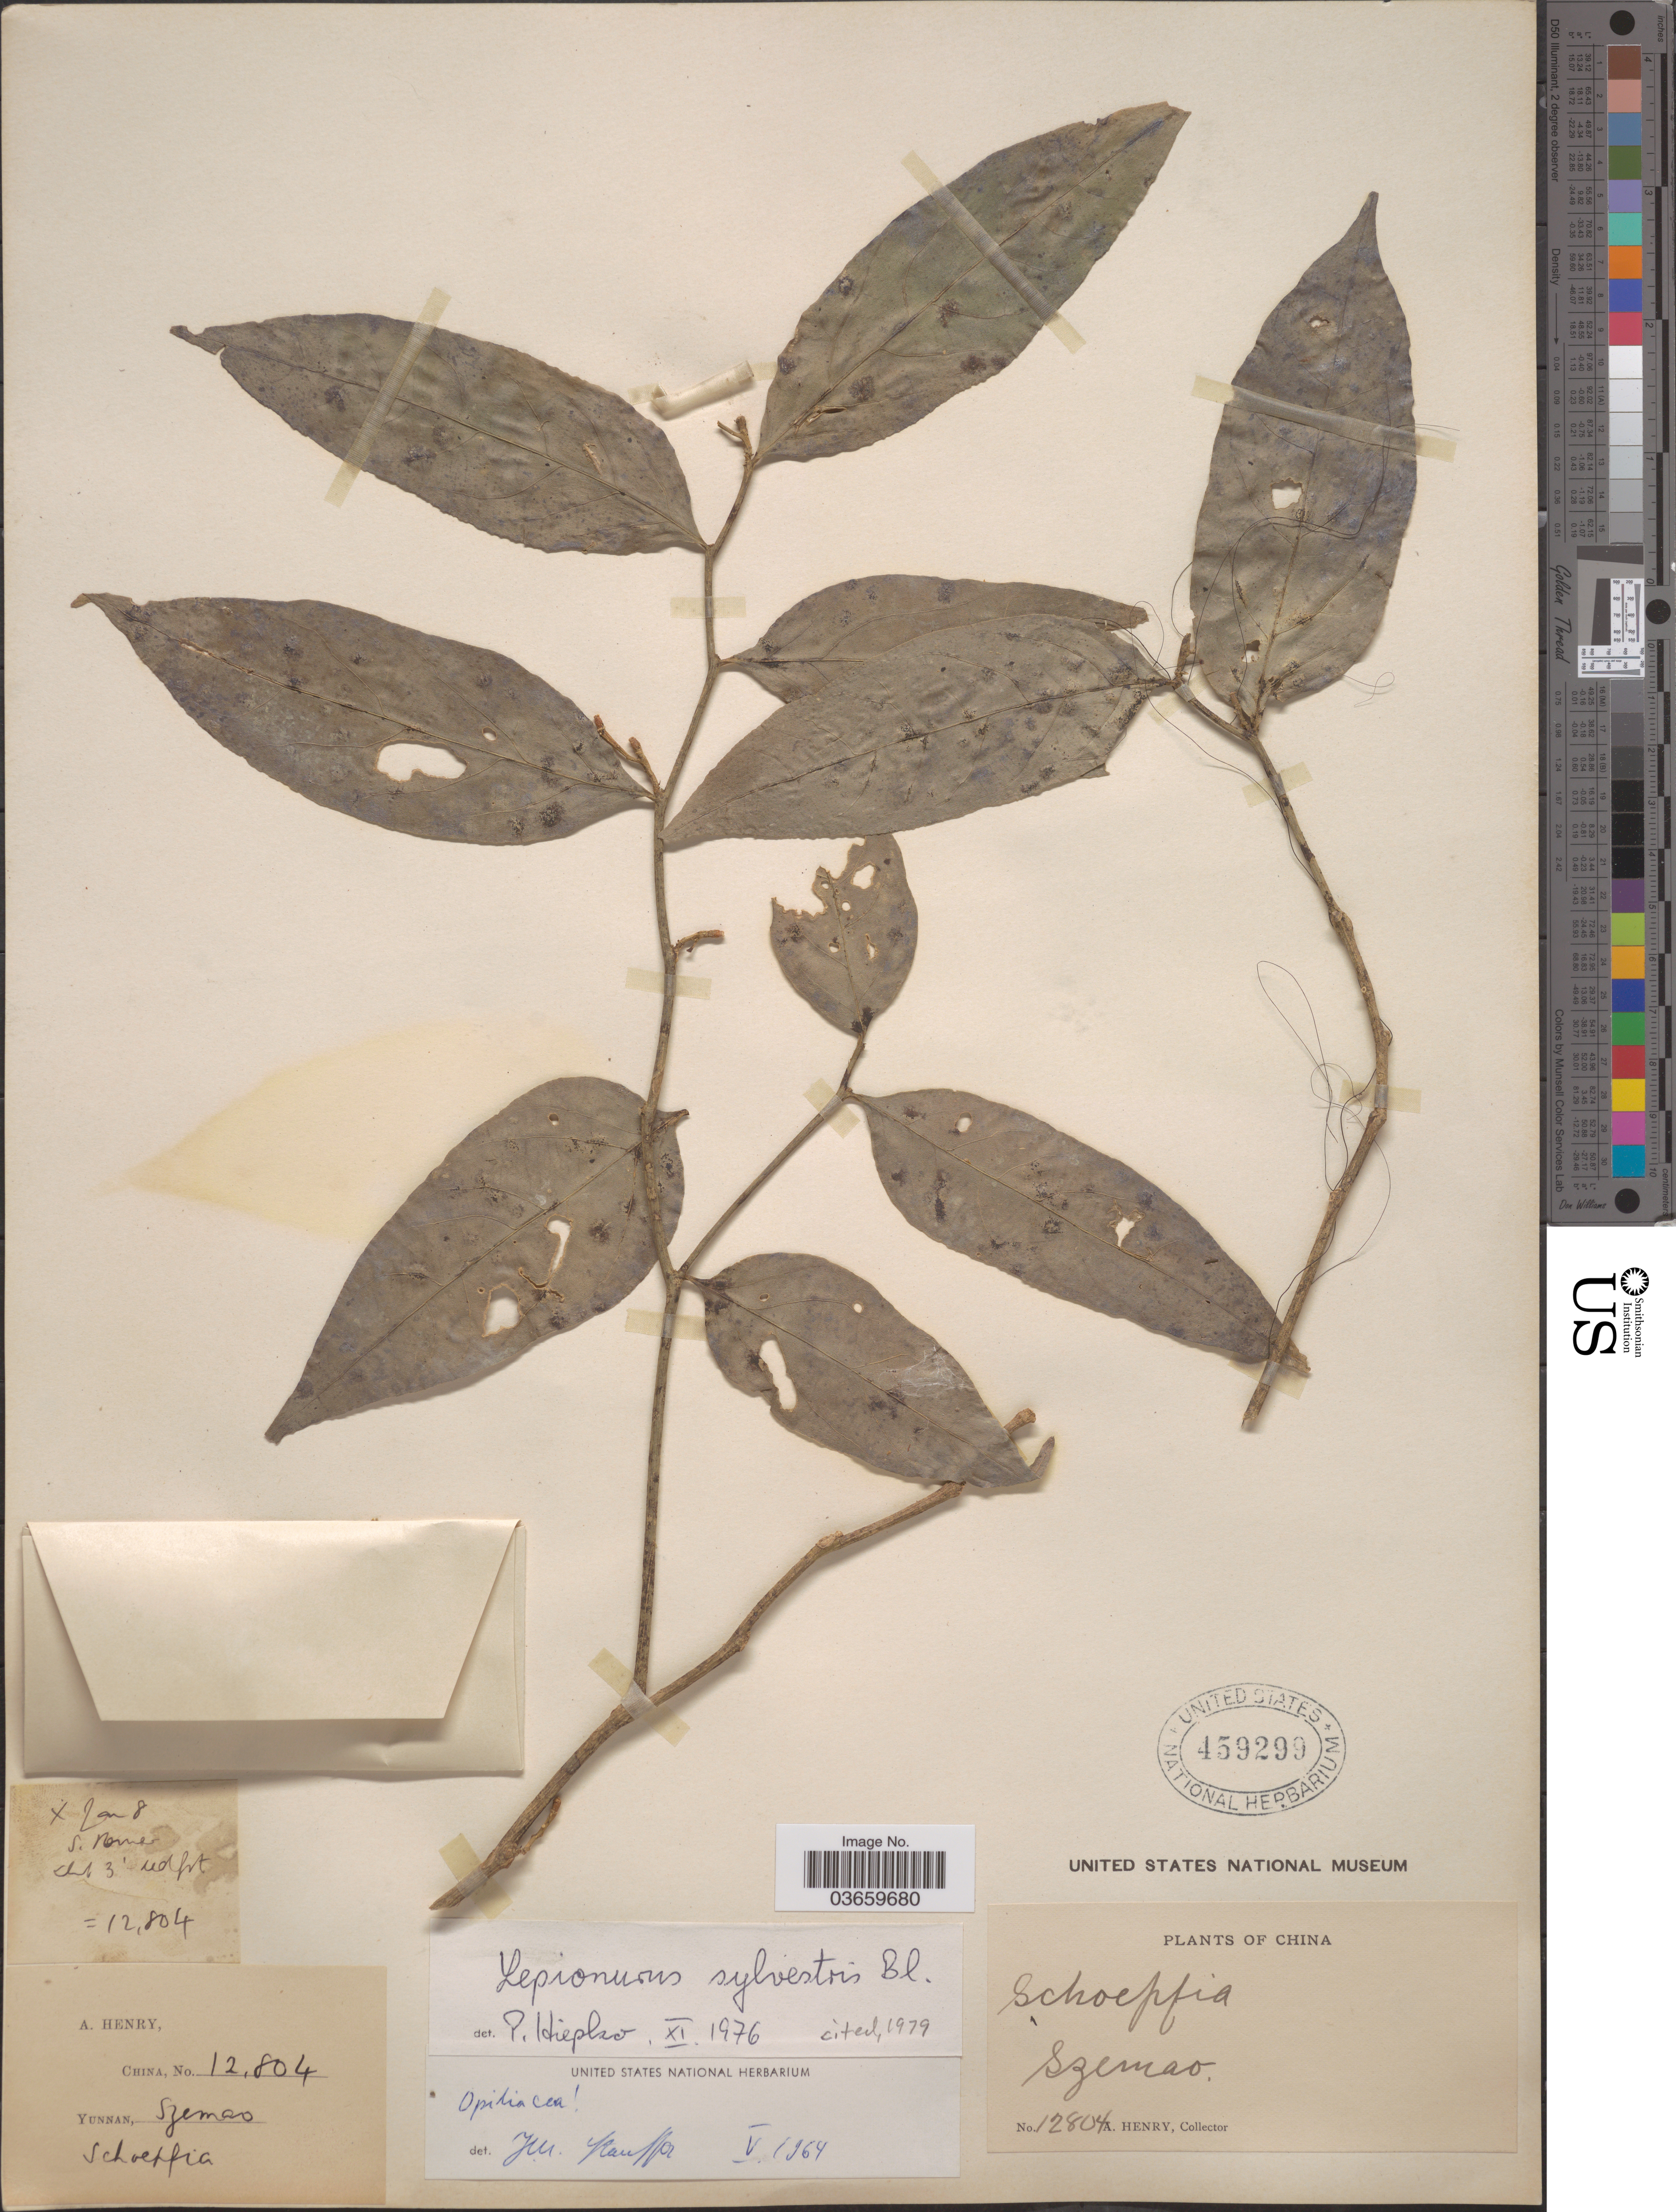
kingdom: Plantae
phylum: Tracheophyta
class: Magnoliopsida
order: Santalales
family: Opiliaceae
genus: Lepionurus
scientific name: Lepionurus sylvestris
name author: Blume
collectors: A. Henry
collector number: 12804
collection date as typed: Transcribed d/m/y: /1/8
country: China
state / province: Yunnan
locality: Szemao.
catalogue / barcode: US 459299